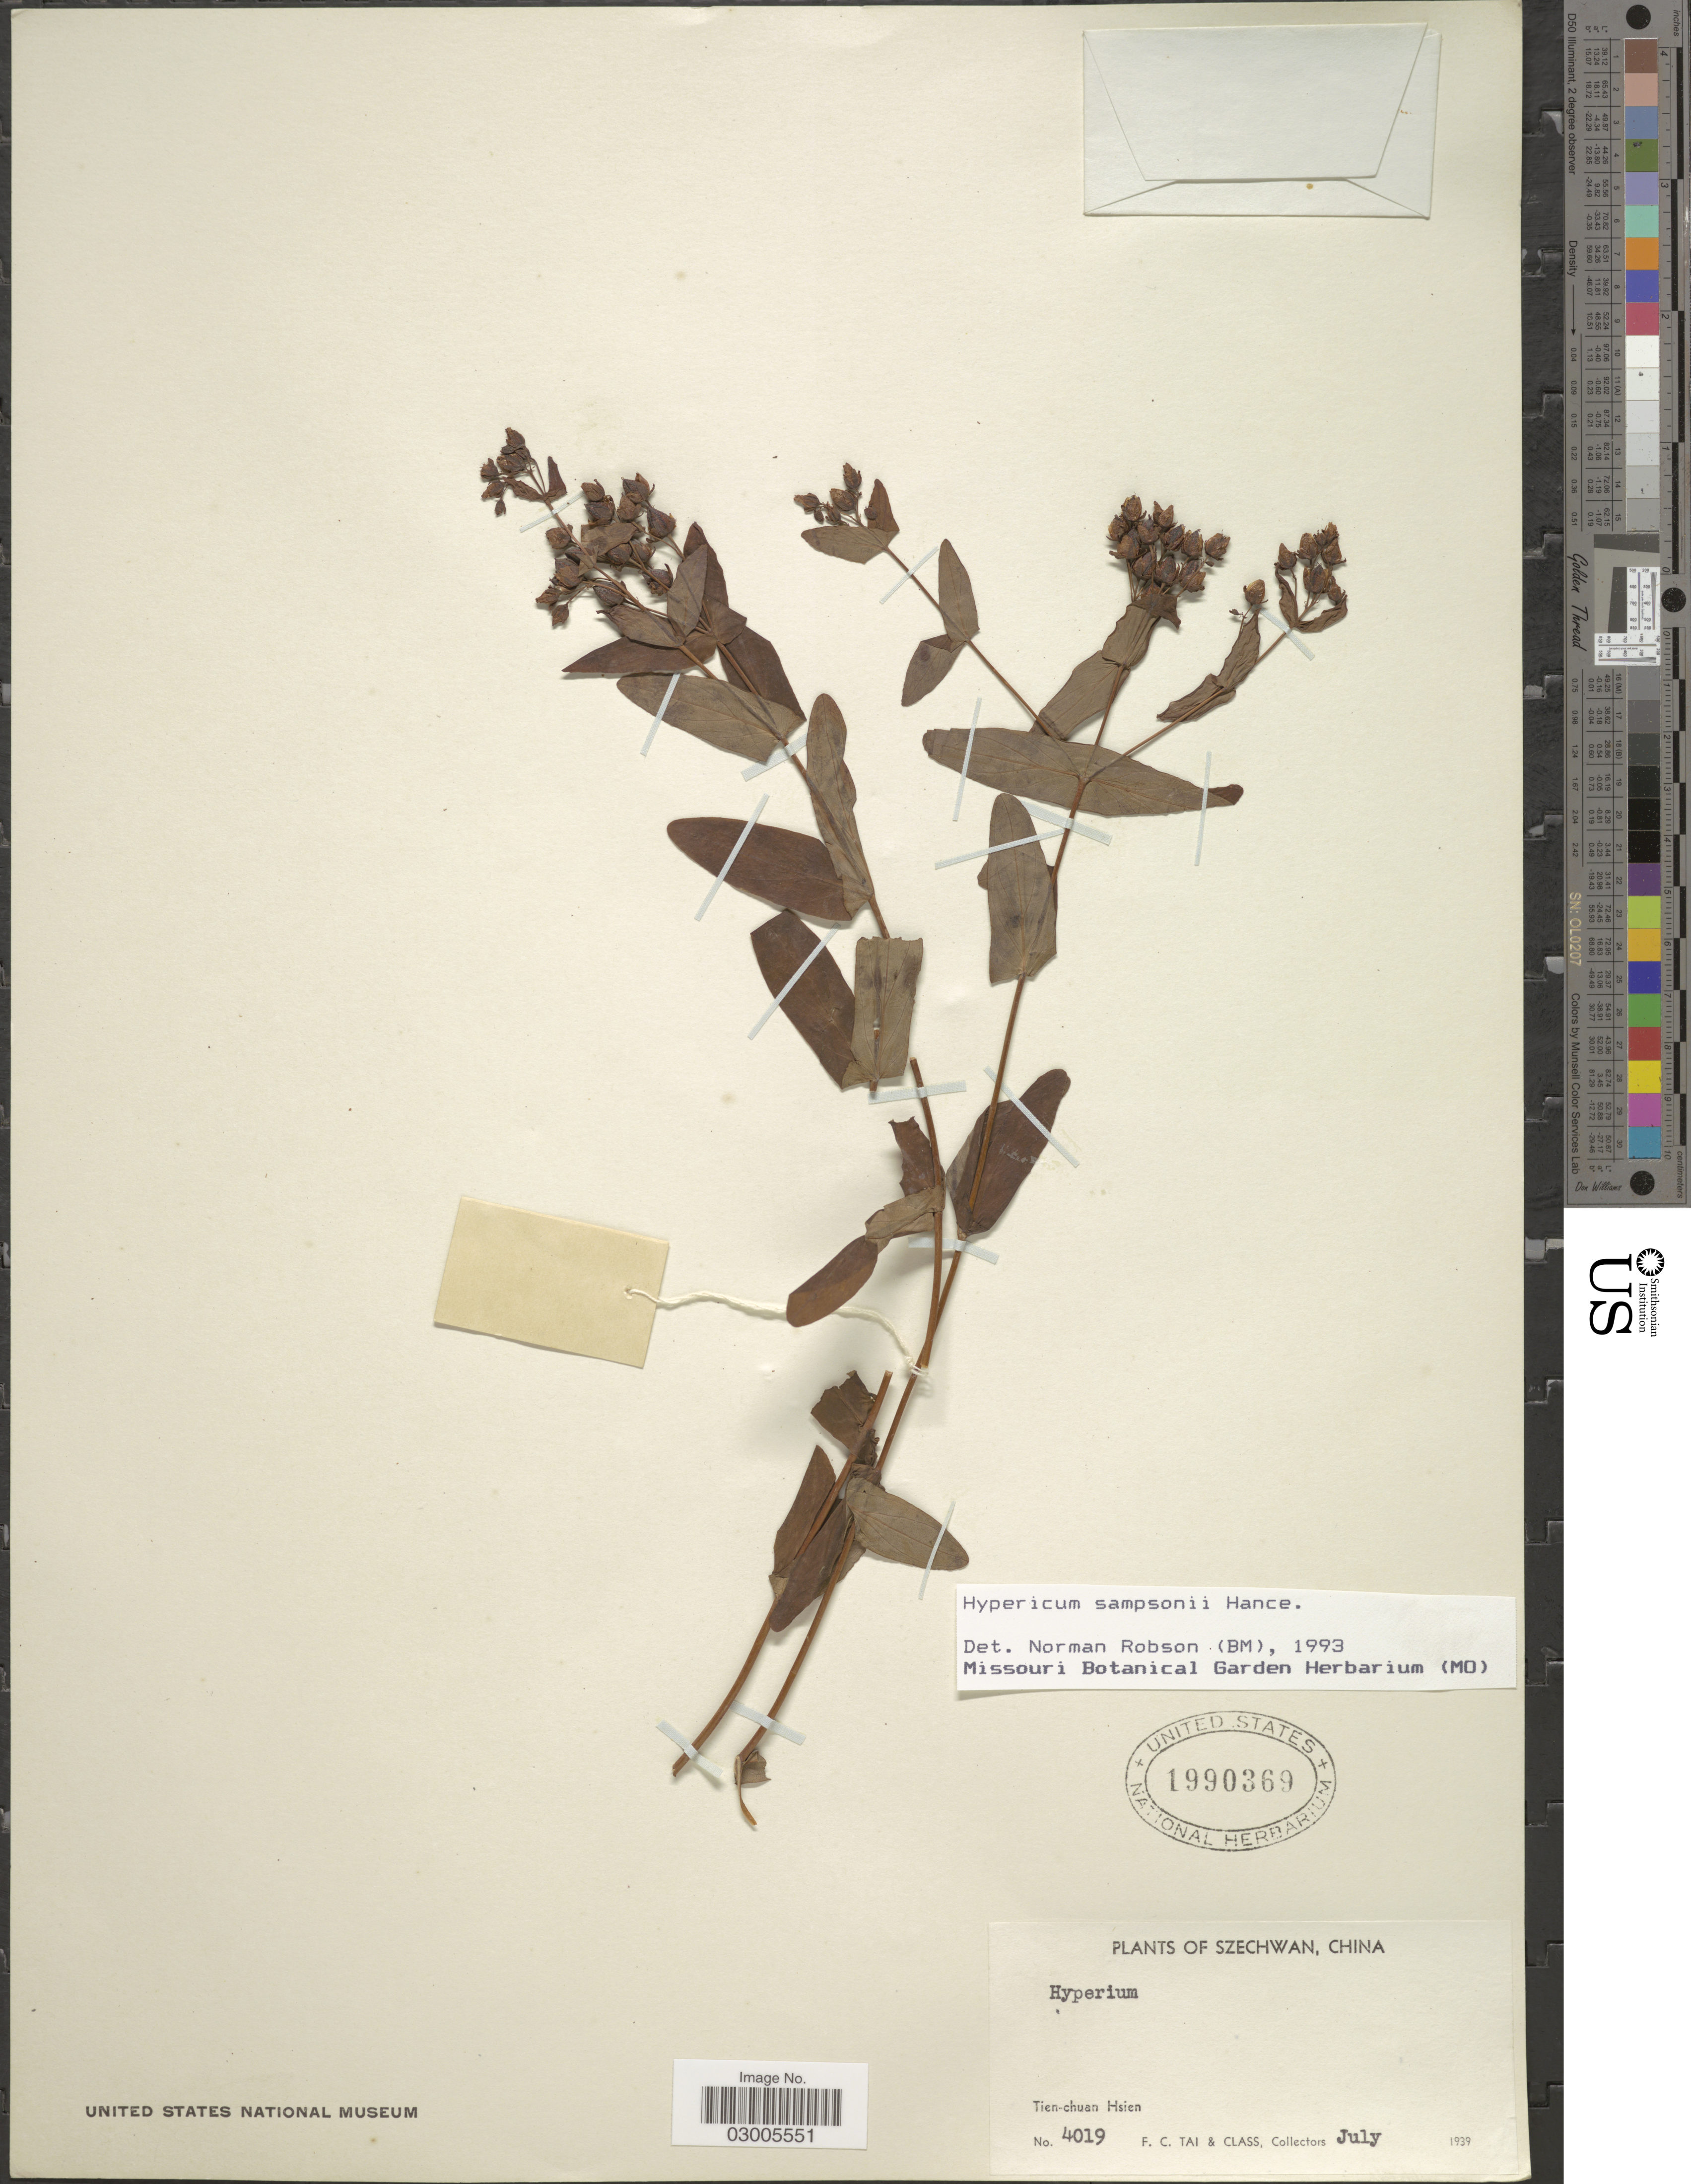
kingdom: Plantae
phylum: Tracheophyta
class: Magnoliopsida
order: Malpighiales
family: Hypericaceae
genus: Hypericum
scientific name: Hypericum sampsonii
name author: Hance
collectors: F. Tai & Class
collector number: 4019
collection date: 1939-07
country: China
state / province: Sichuan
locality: Szechwan. Tien-chuan Hsien.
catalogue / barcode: US 1990369